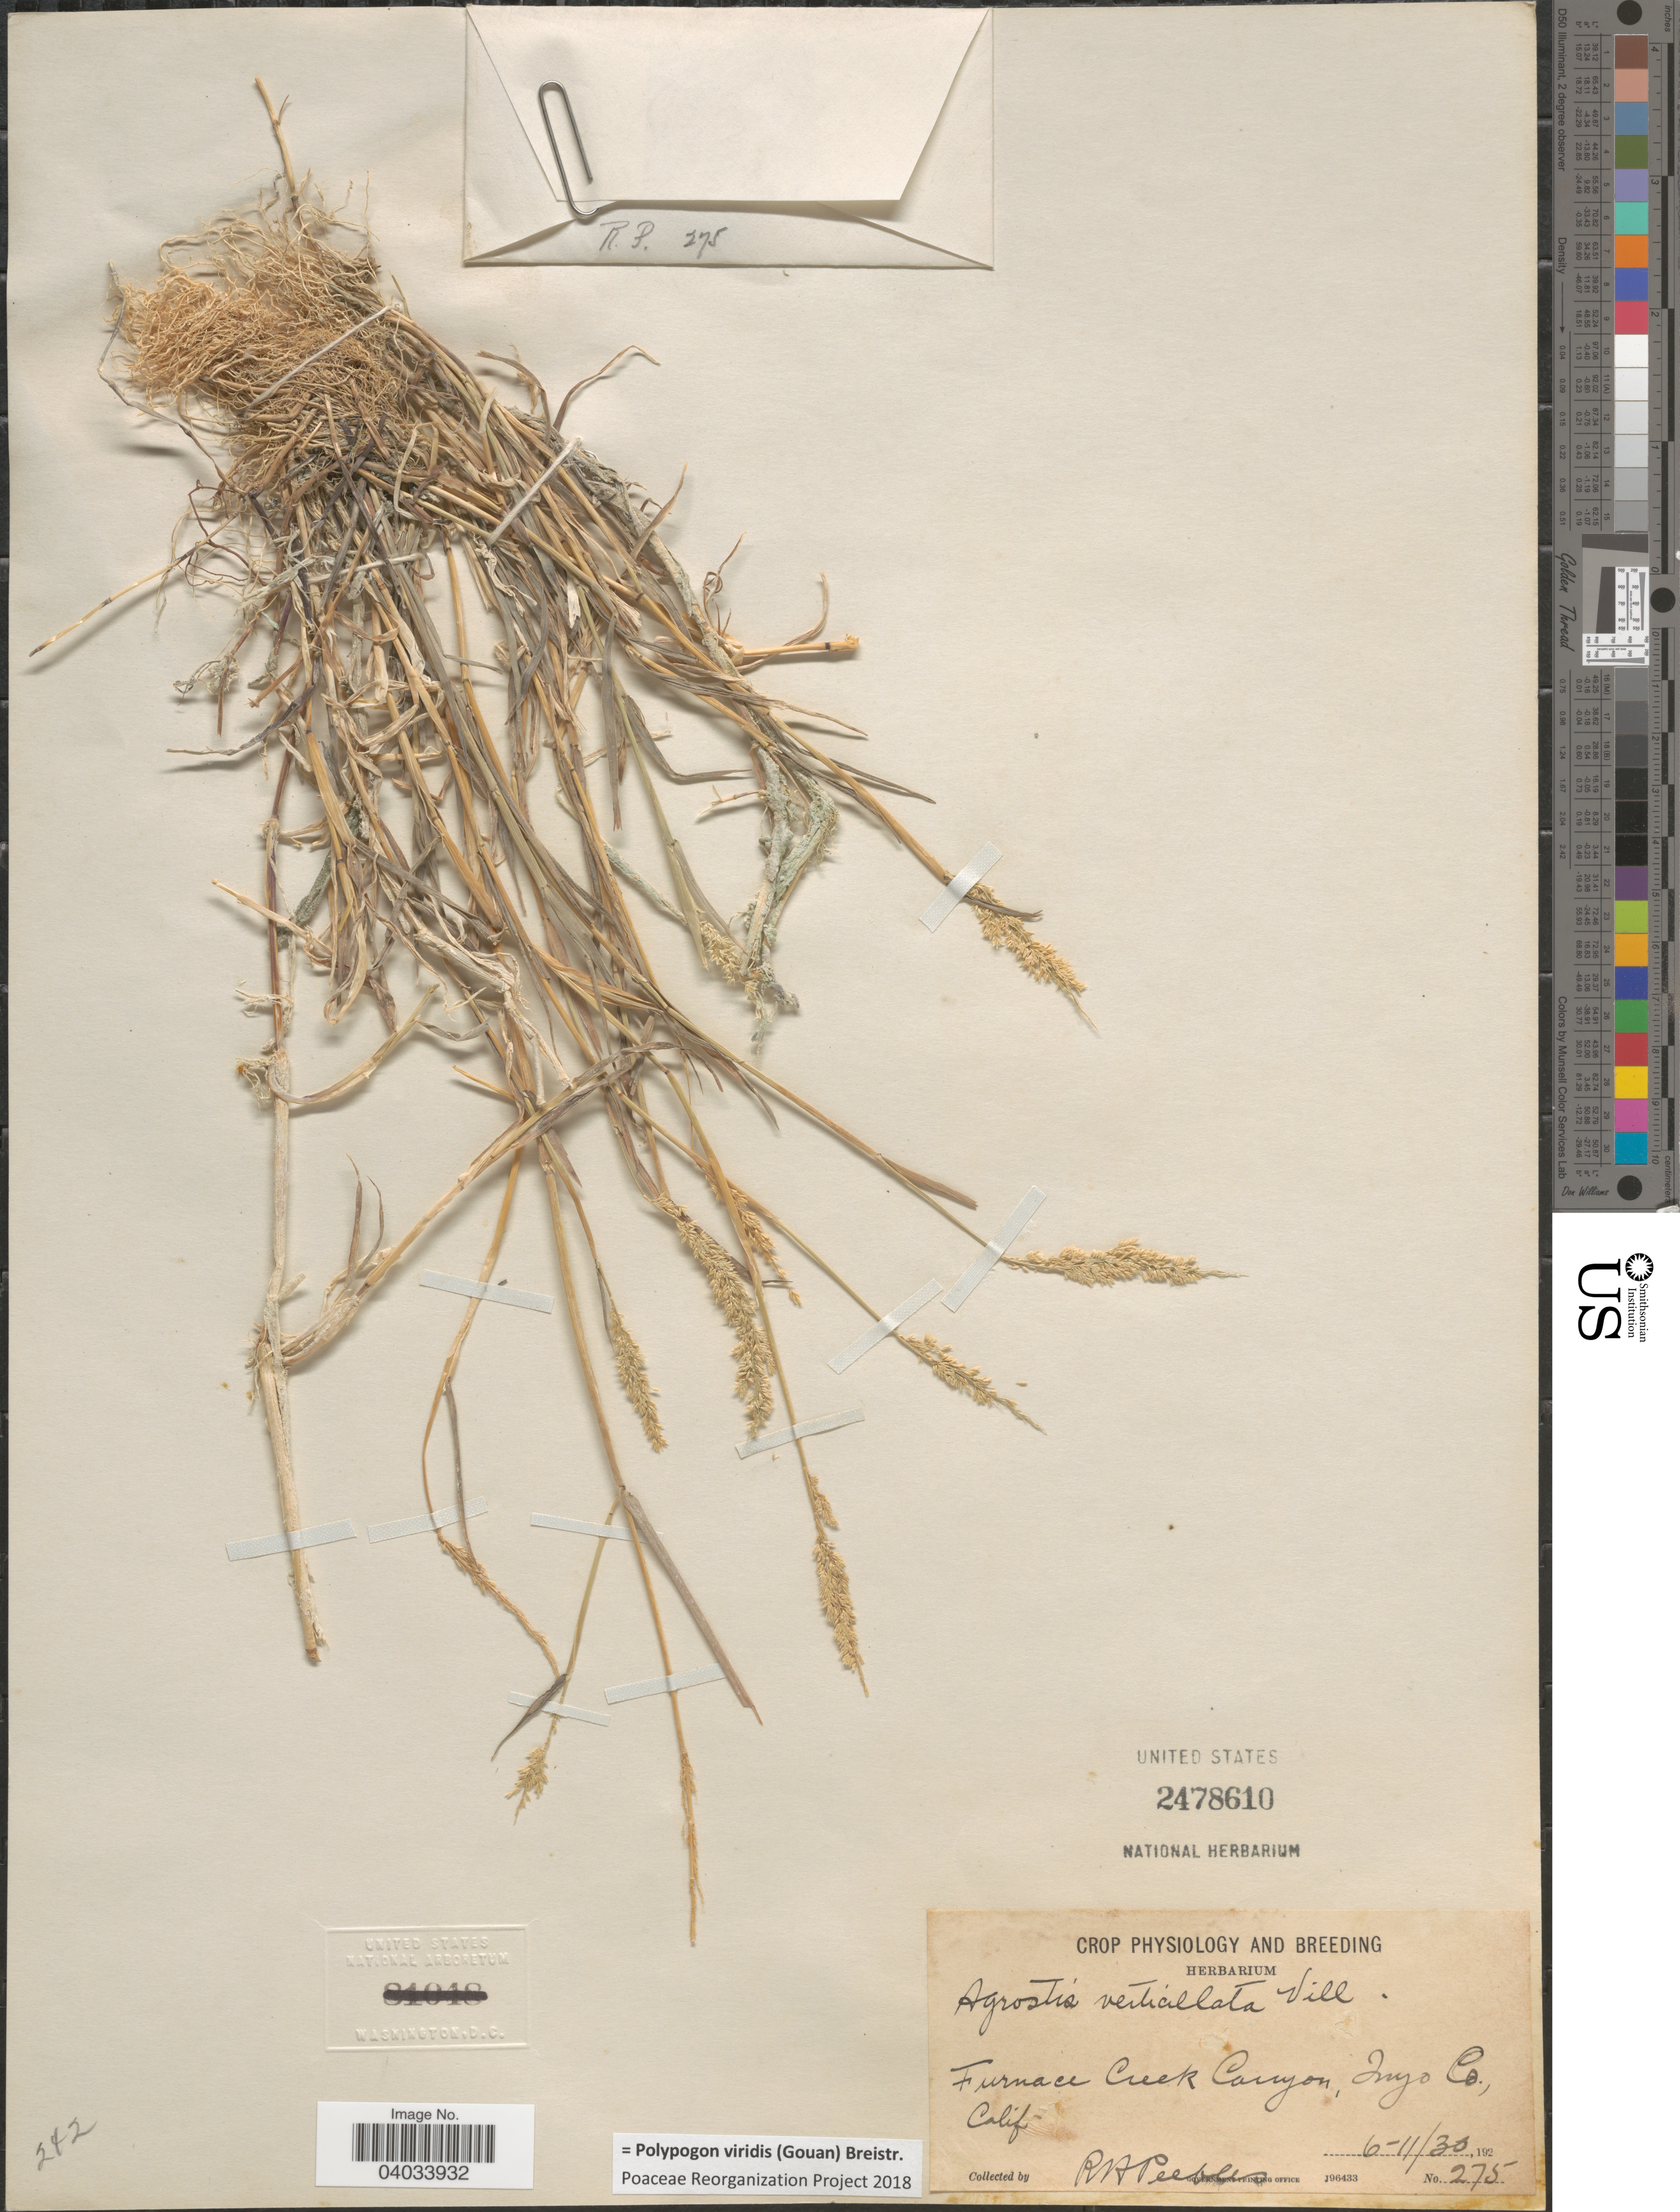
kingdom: Plantae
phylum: Tracheophyta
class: Liliopsida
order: Poales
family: Poaceae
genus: Polypogon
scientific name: Polypogon viridis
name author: (Gouan) Breistroffer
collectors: R. H. Peebles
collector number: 275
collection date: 1930-06-11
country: United States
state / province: California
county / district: Inyo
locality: Furnace Creek Canyon, Inyo Co.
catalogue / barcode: US 2478610